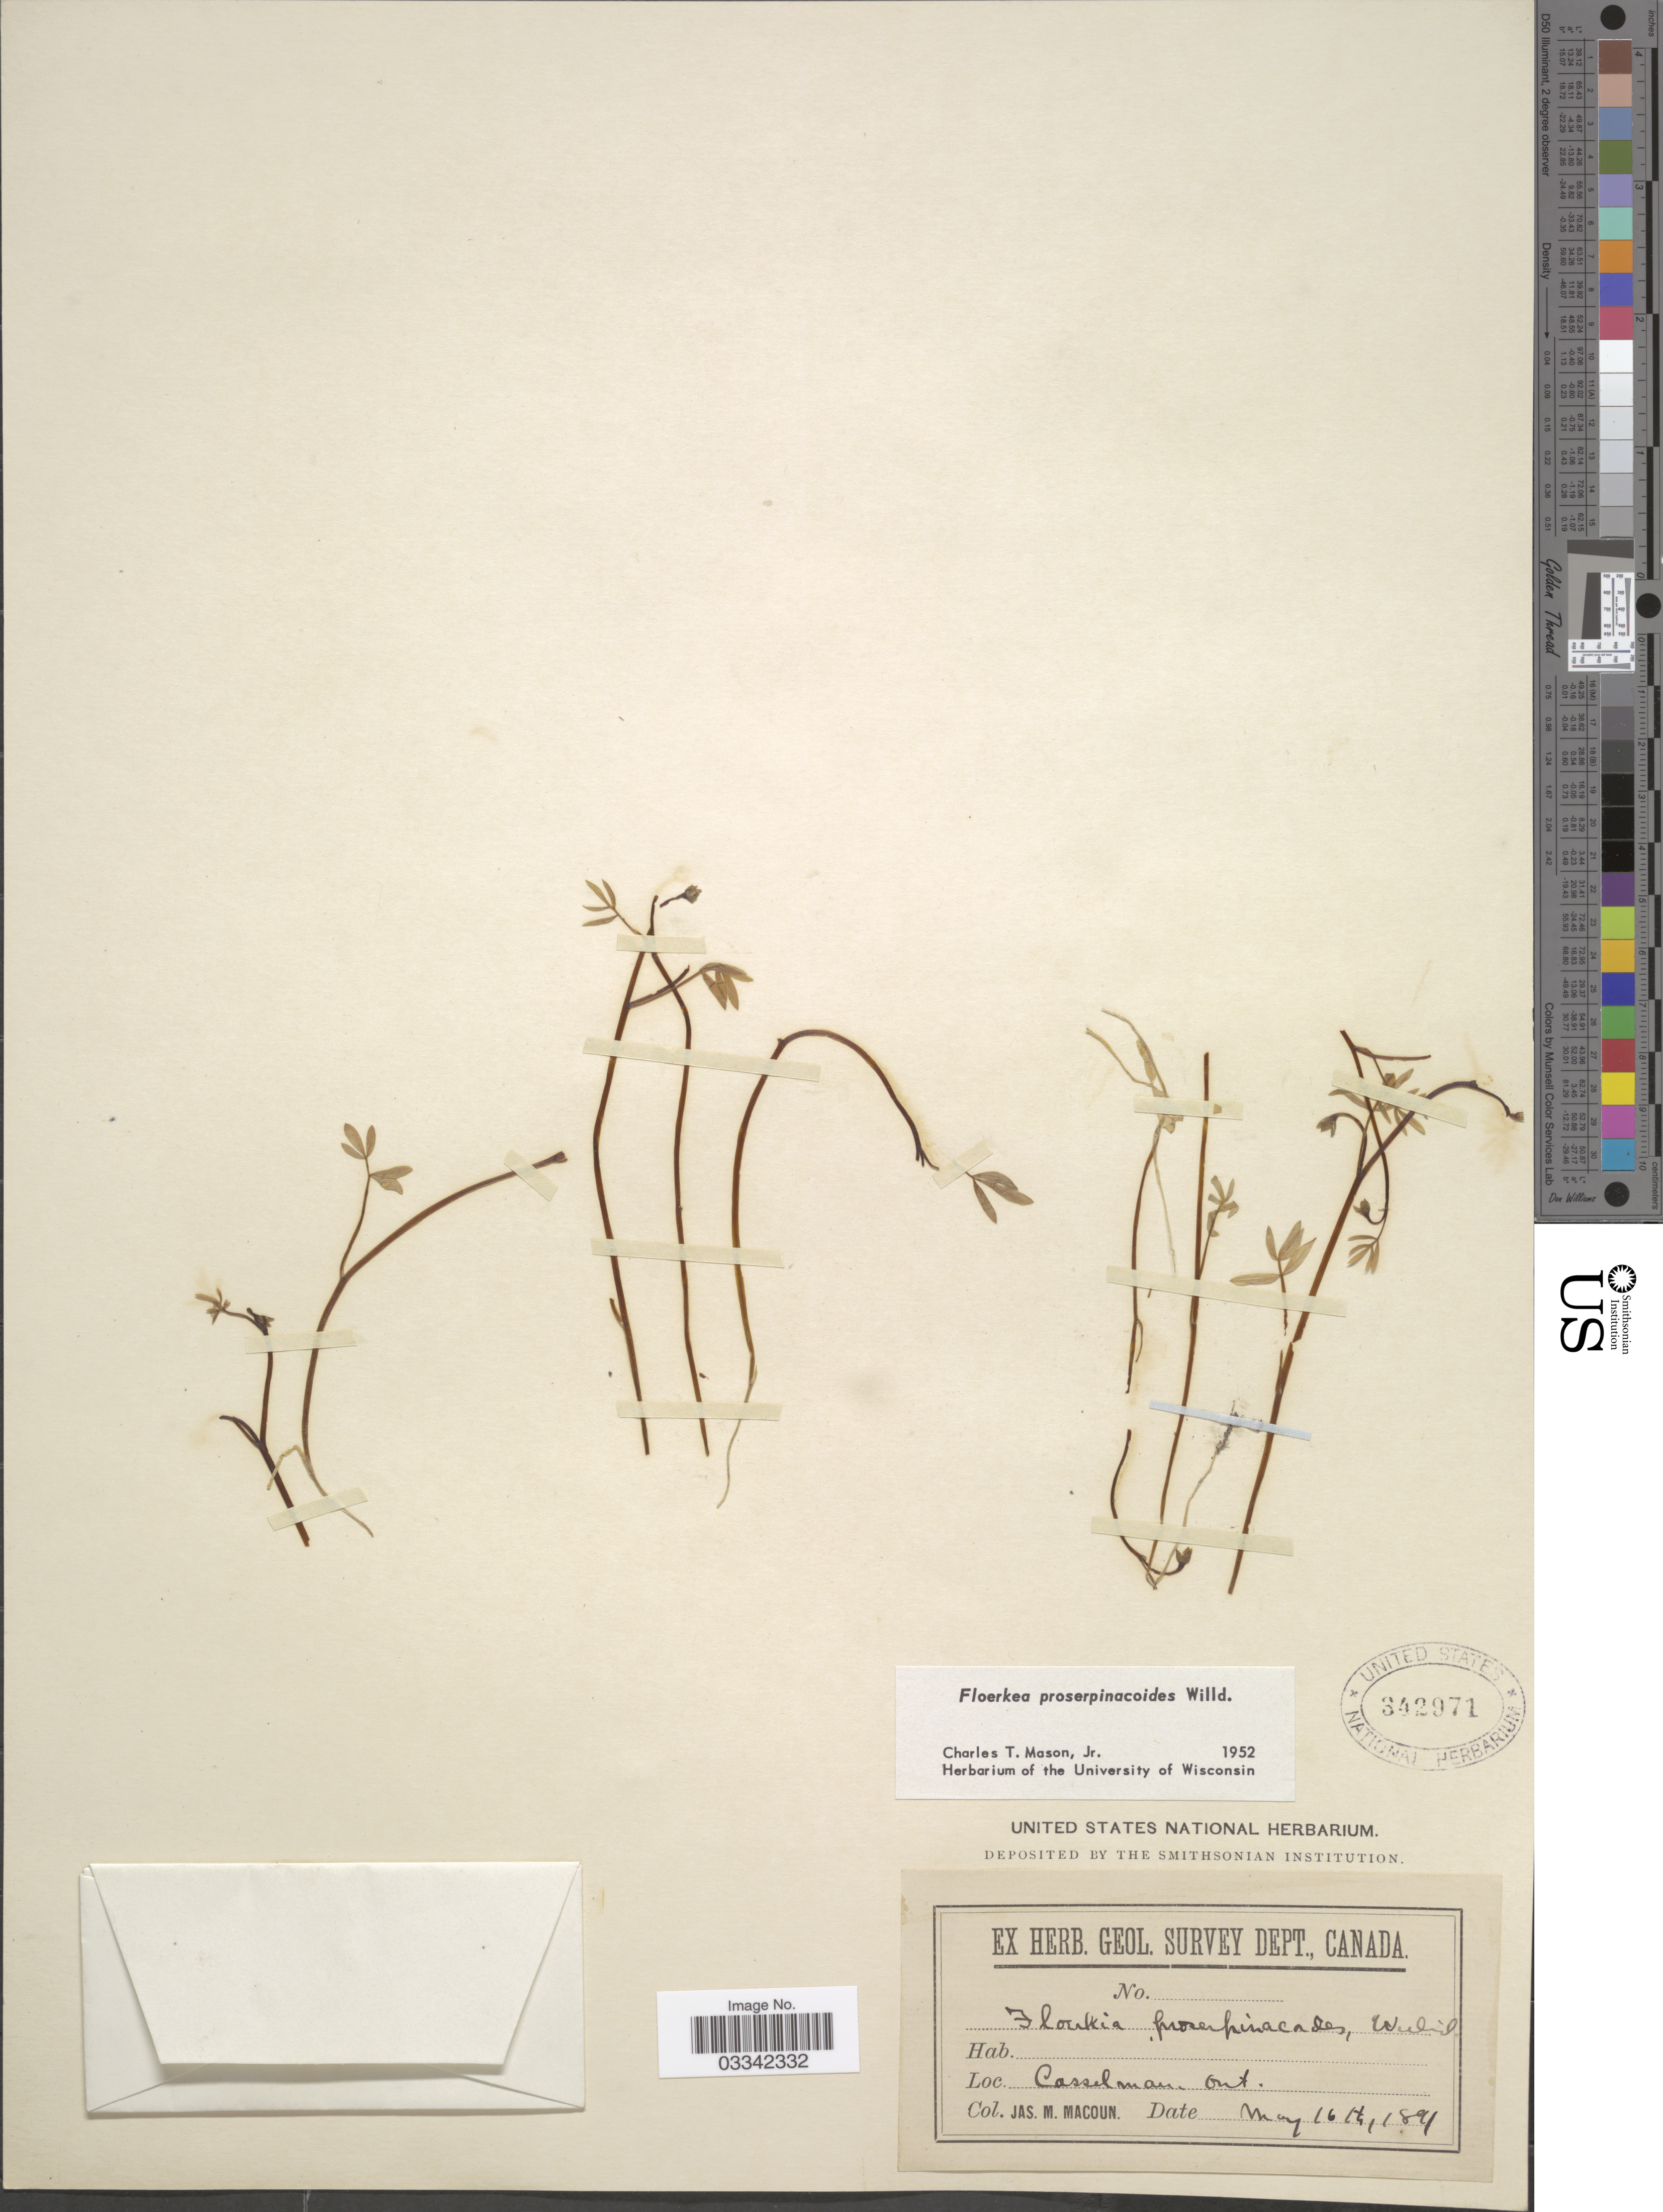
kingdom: Plantae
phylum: Tracheophyta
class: Magnoliopsida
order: Brassicales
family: Limnanthaceae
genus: Floerkea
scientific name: Floerkea proserpinacoides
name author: Willd.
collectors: J. M. Macoun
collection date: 1891-05-16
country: Canada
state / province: Ontario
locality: Casselman.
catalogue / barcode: US 342971